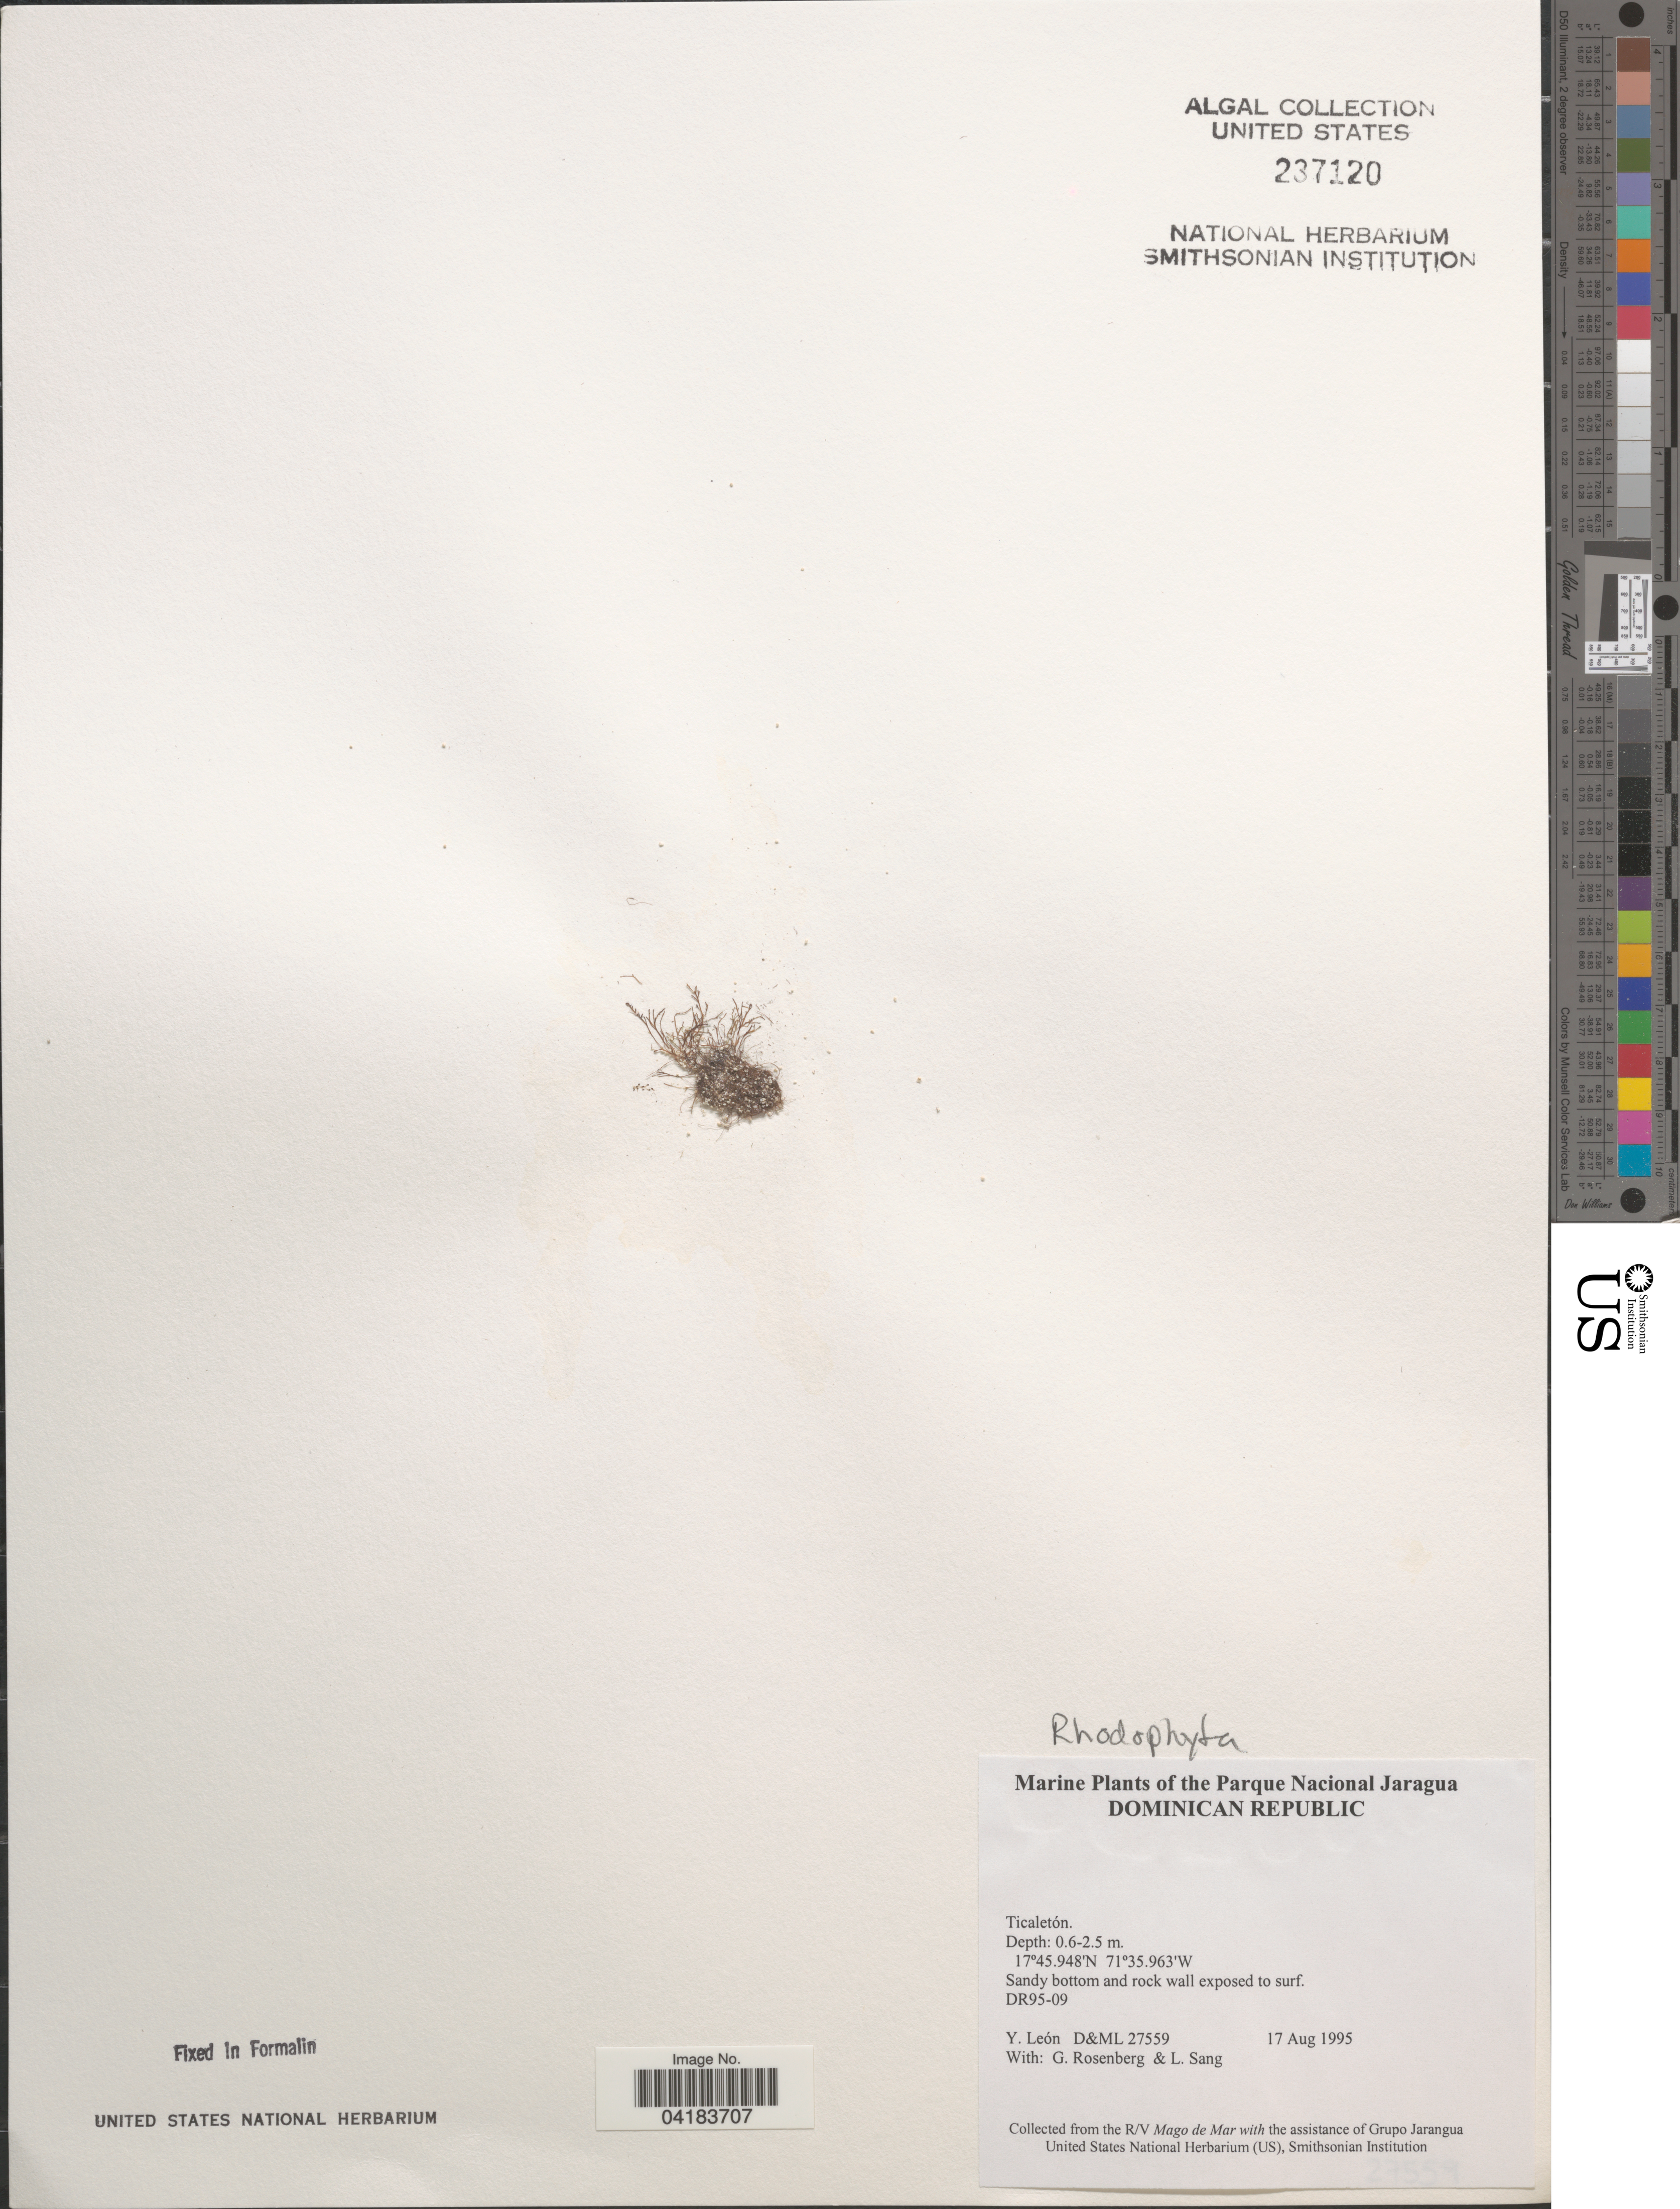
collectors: Y. León, G. Rosenberg & L. Sang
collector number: D&ML27559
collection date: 1995-08-17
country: Dominican Republic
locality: The Parque Nacional Jaragua. Ticaletón.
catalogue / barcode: US 237120